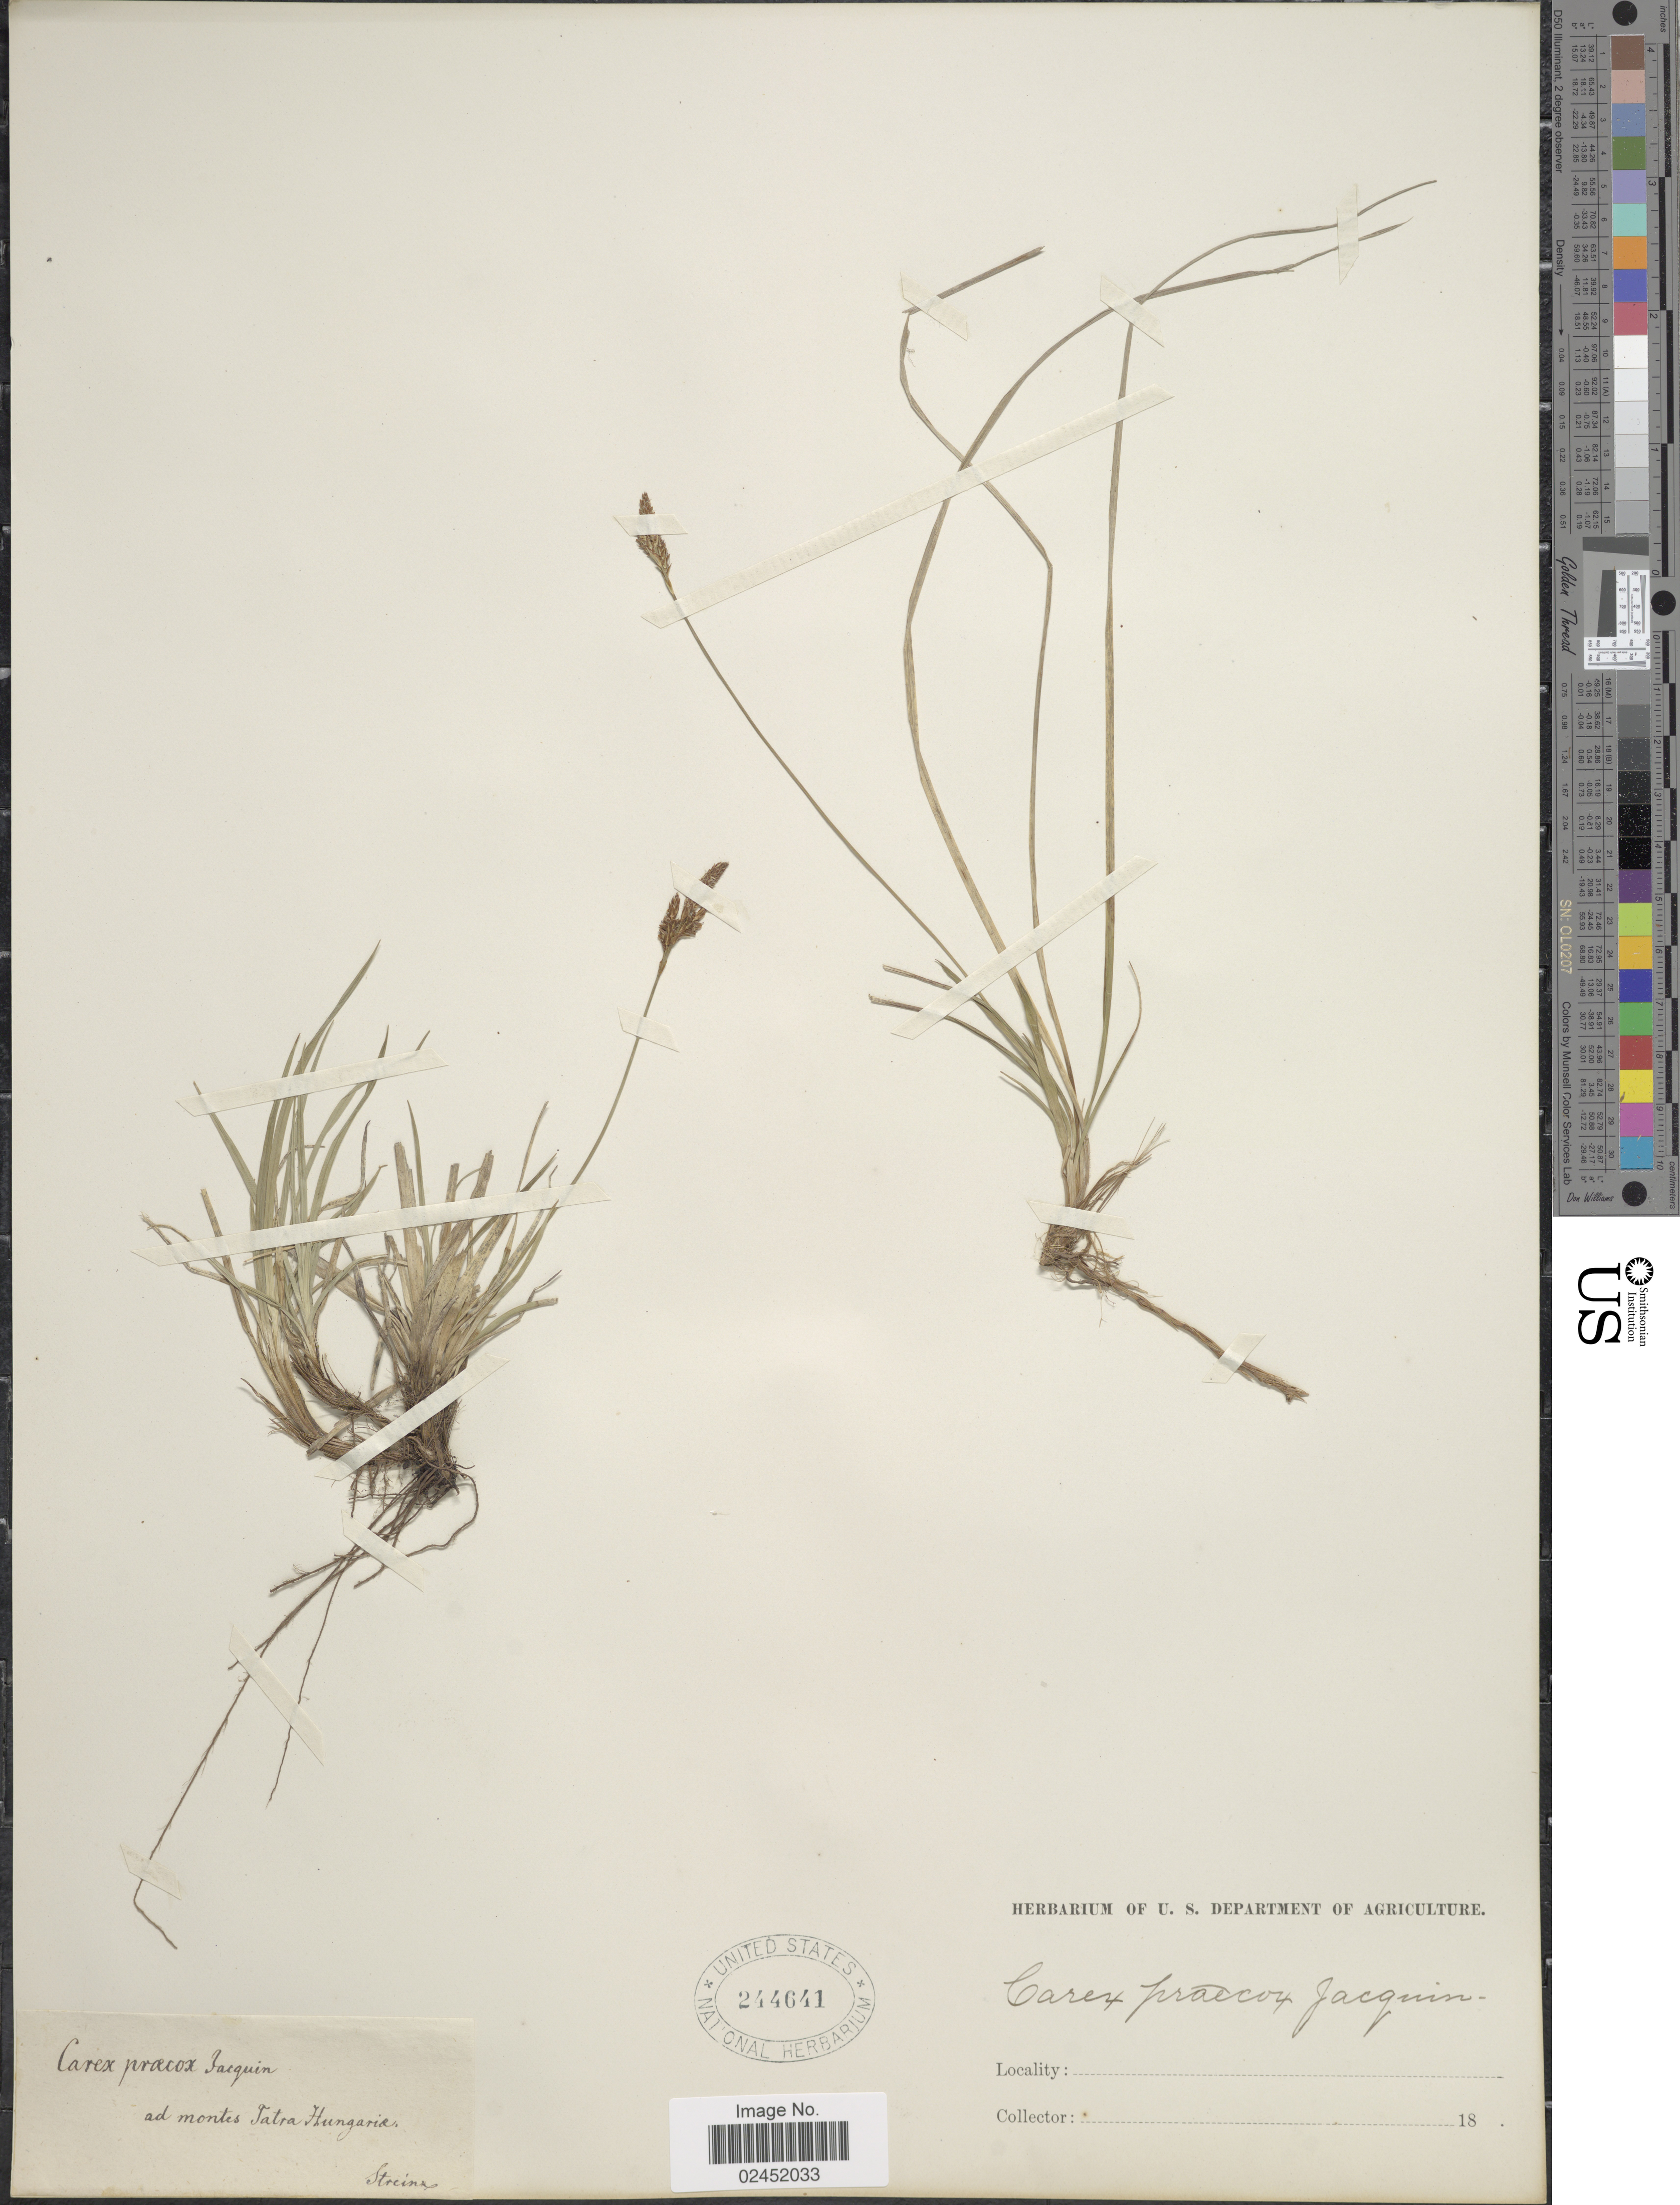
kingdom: Plantae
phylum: Tracheophyta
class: Liliopsida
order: Poales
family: Cyperaceae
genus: Carex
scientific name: Carex praecox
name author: Schreb.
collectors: Streinz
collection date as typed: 18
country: Hungary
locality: Ad montes Tatra Hungarias [interpreted]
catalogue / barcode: US 244641